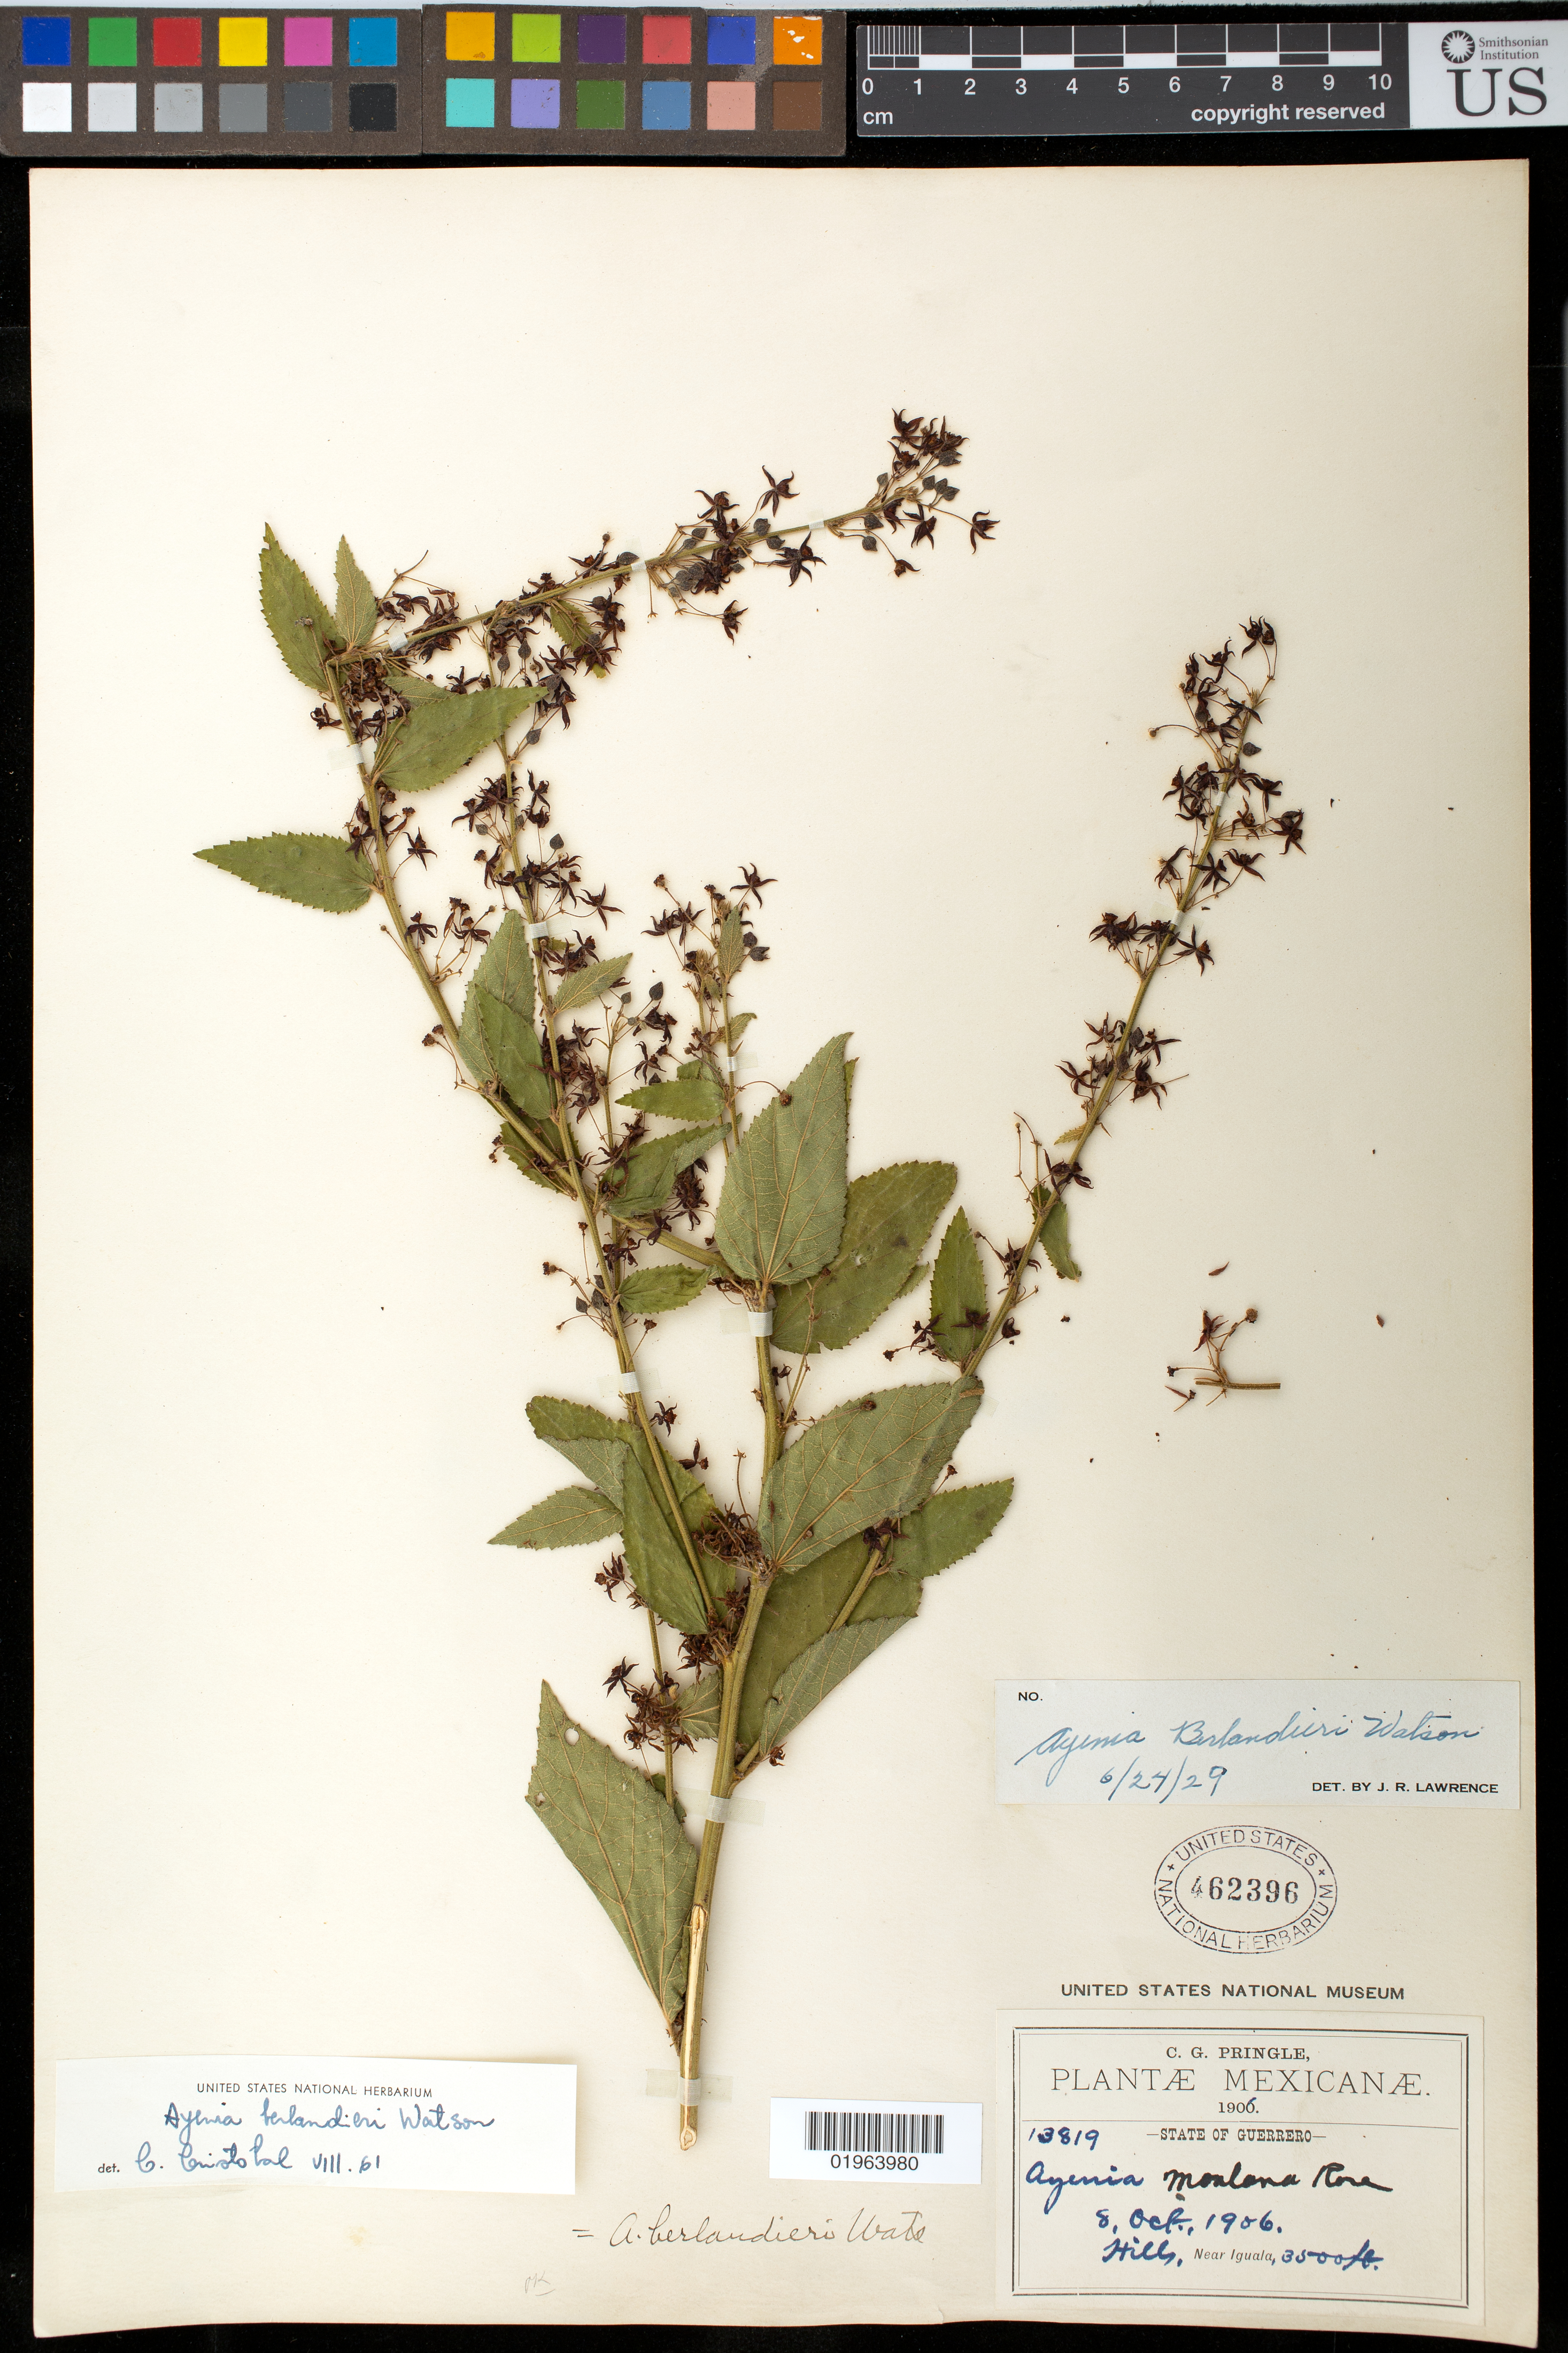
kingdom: Plantae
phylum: Tracheophyta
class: Magnoliopsida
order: Malvales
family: Malvaceae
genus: Ayenia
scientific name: Ayenia berlandieri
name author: S. Watson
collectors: C. G. Pringle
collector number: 13819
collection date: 1906-10-08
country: Mexico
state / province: Guerrero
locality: Iguala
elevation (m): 1067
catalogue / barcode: US 462396